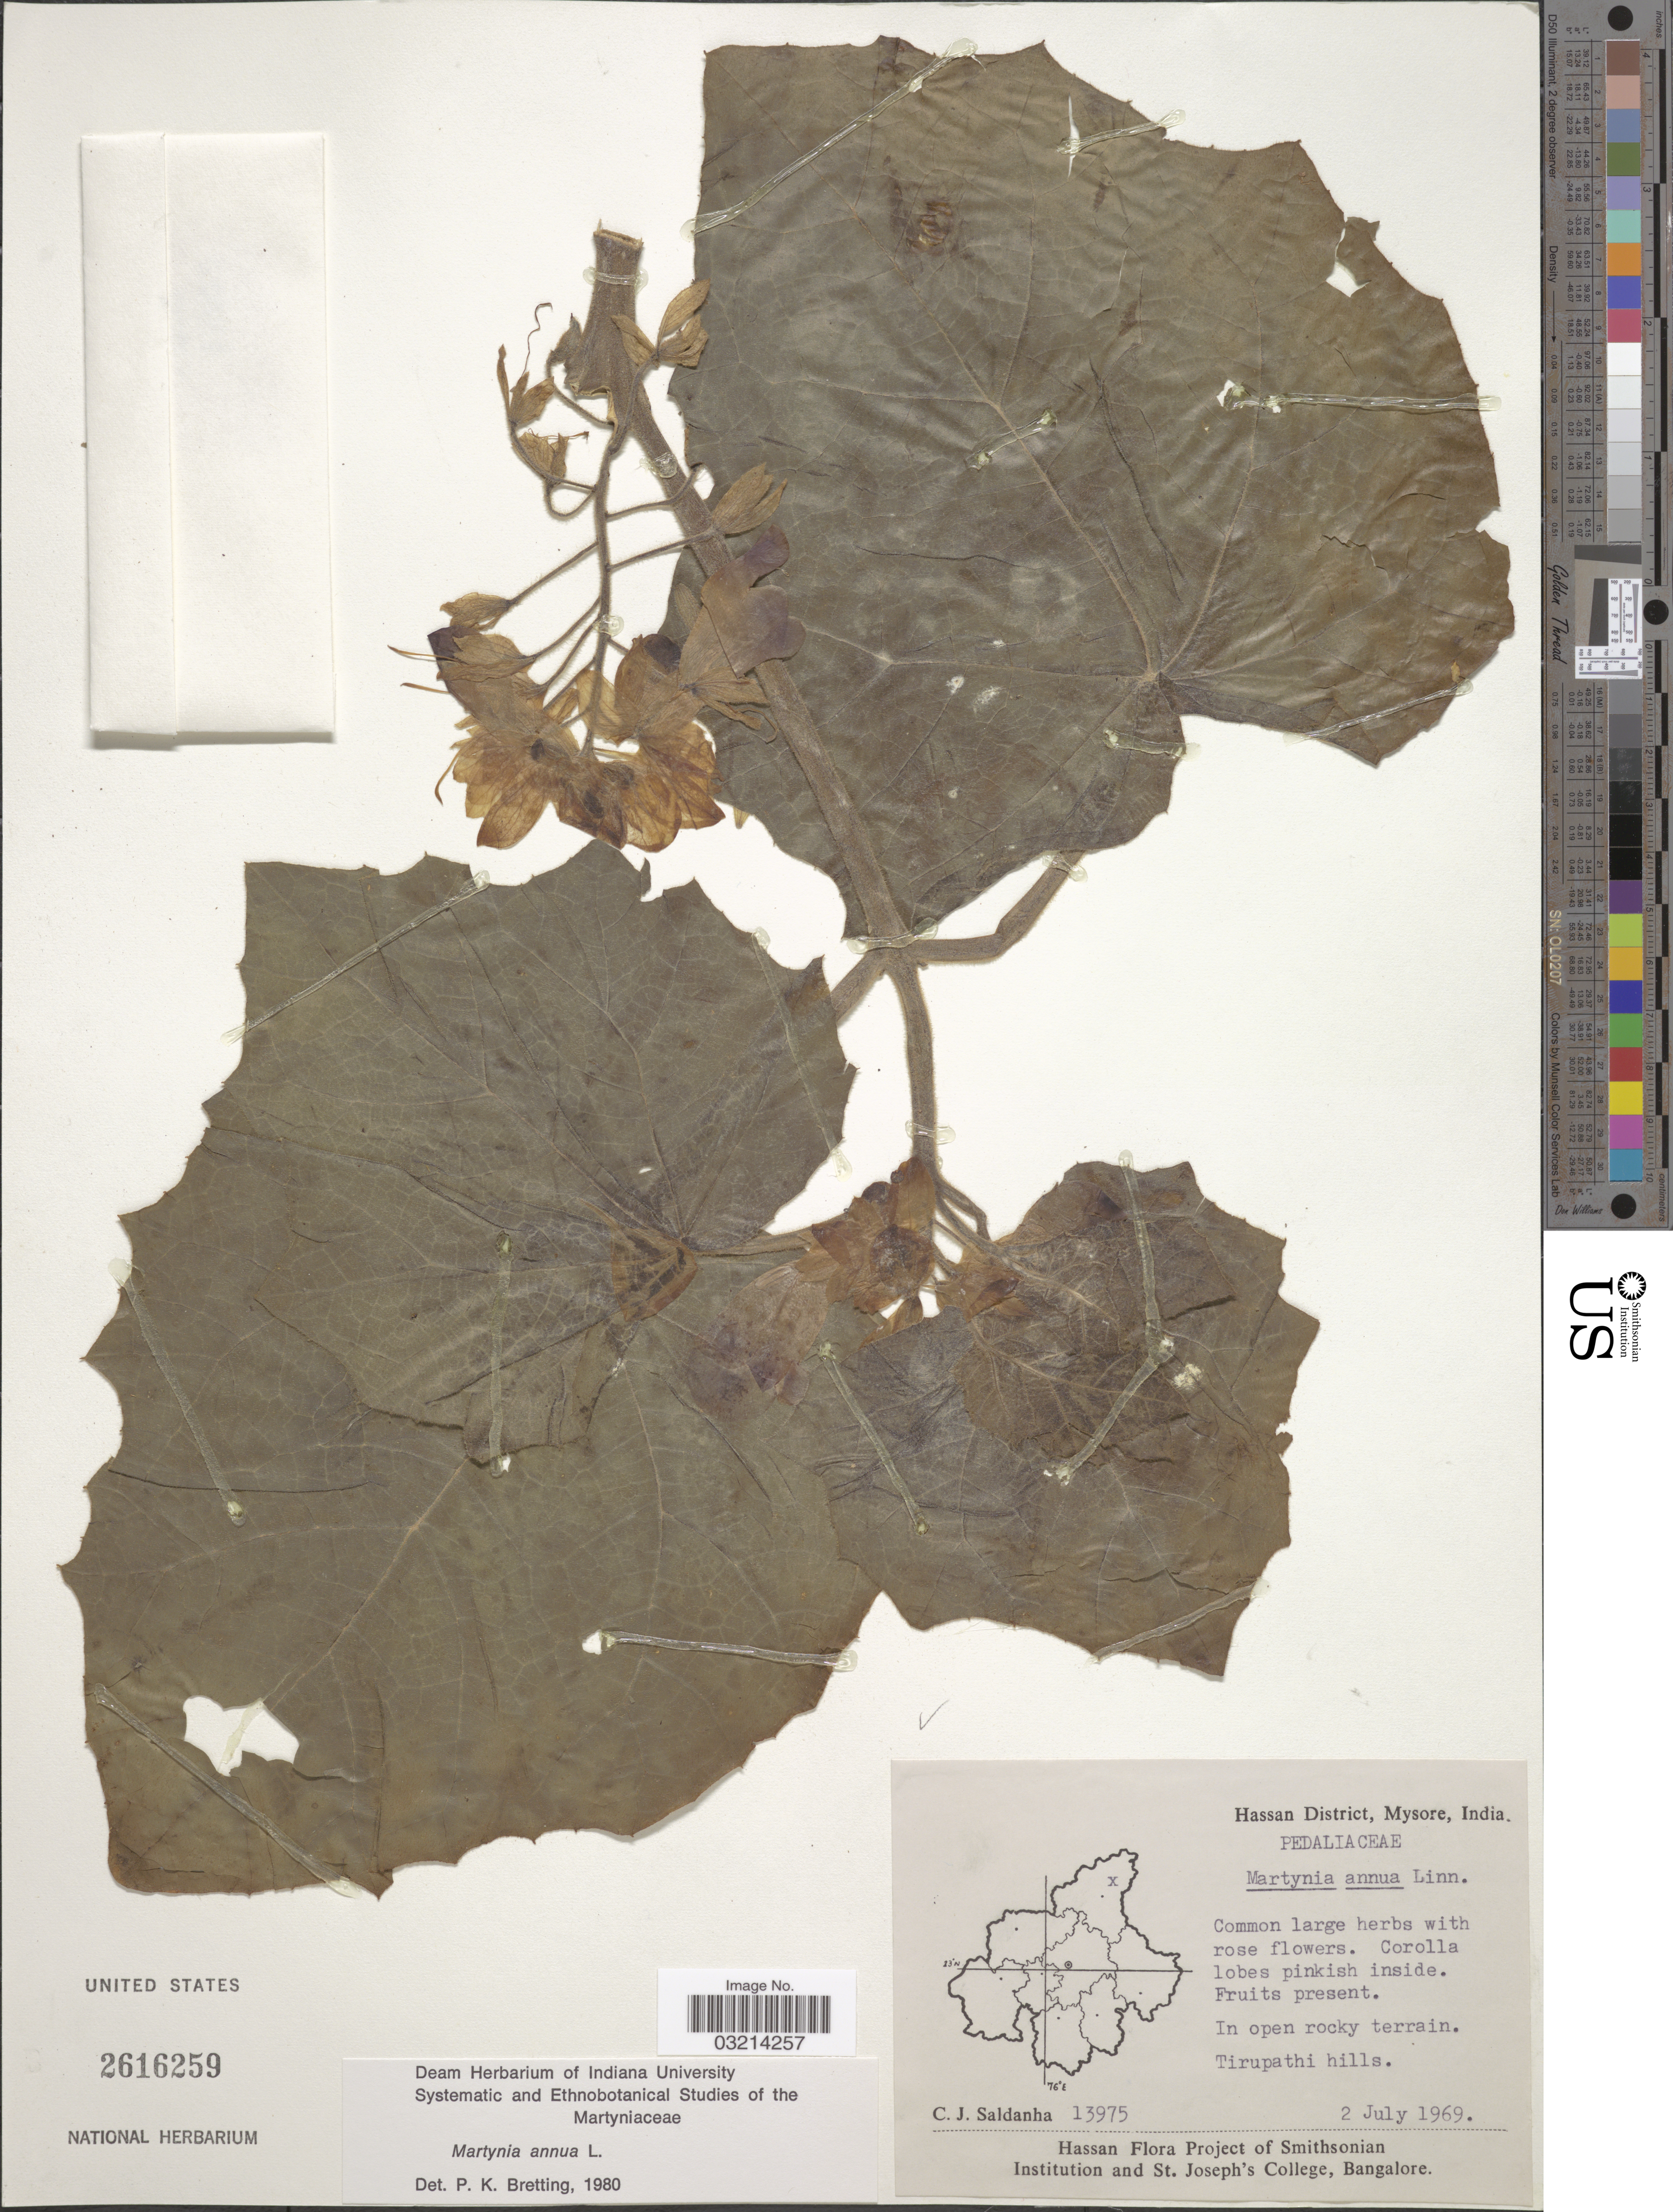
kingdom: Plantae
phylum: Tracheophyta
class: Magnoliopsida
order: Lamiales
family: Martyniaceae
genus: Martynia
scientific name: Martynia annua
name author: L.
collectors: C. J. Saldanha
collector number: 13975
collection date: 1969-07-02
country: India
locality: Hassan District, Mysore. Tirupathi hills.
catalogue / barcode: US 2616259